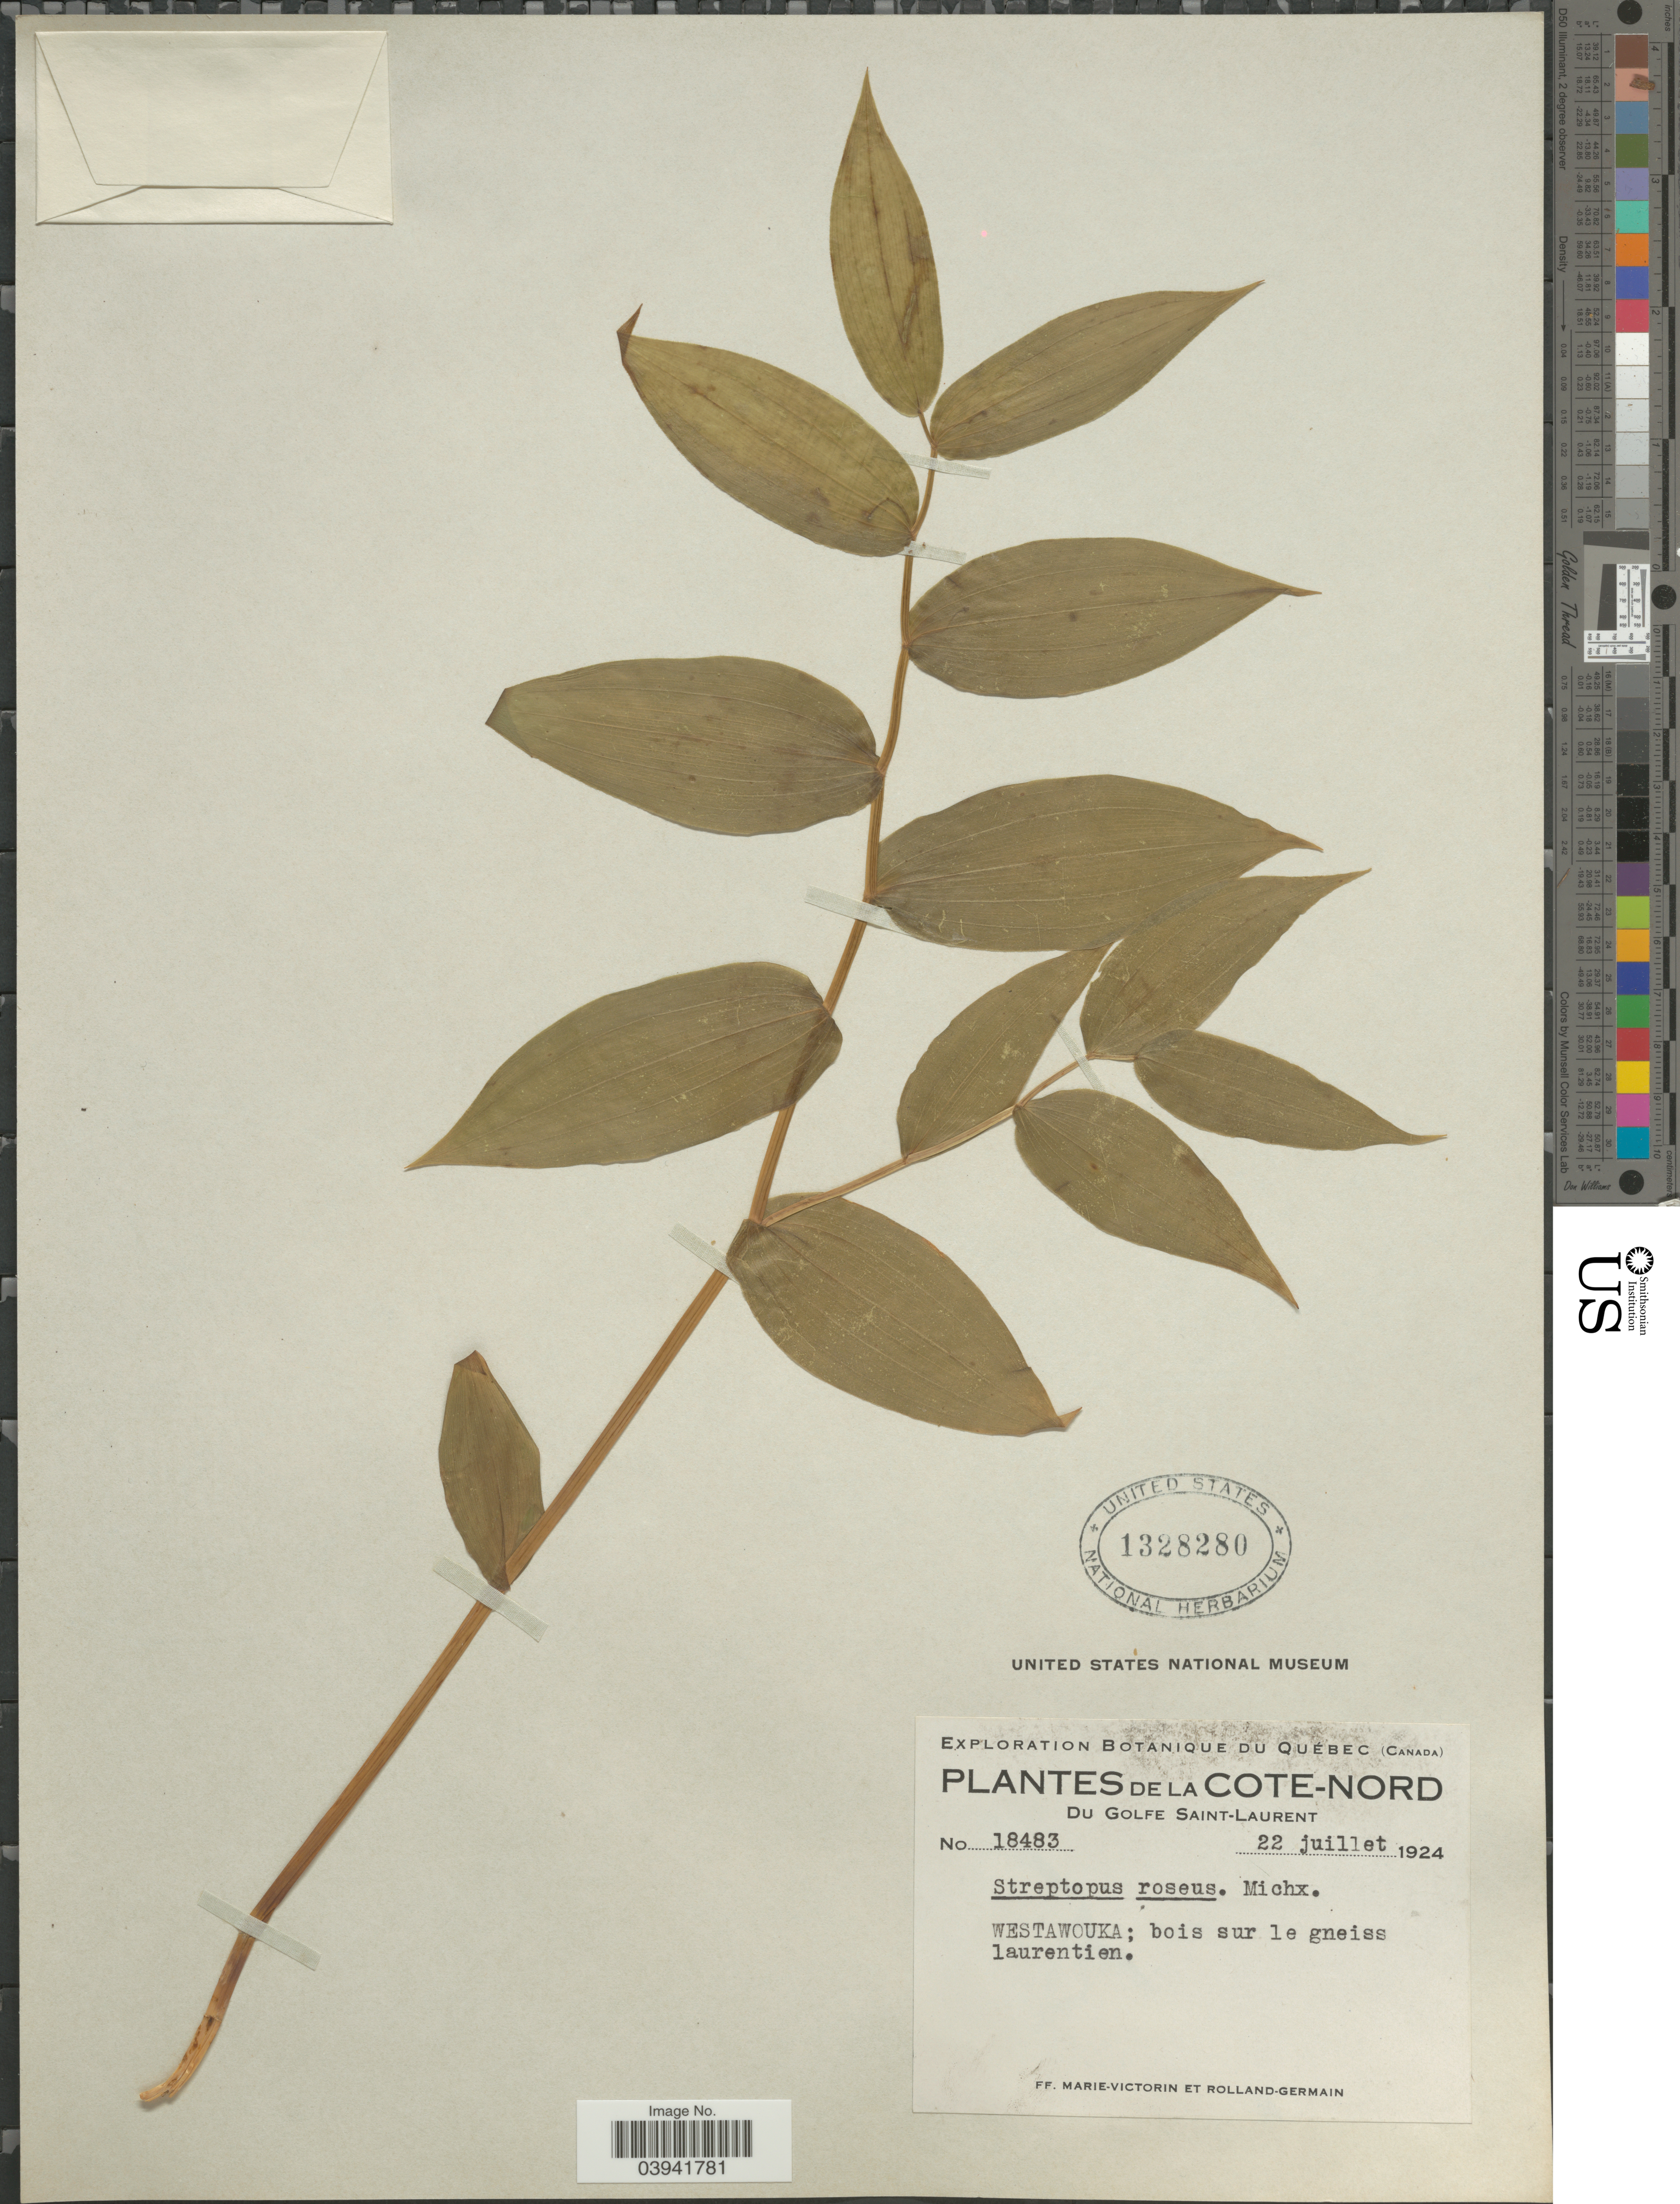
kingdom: Plantae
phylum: Tracheophyta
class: Liliopsida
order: Liliales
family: Liliaceae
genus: Streptopus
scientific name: Streptopus roseus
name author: Michx.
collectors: F. Marie-Victorin & Rolland-Germain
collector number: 18483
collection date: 1924-07-22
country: Canada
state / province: Quebec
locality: La Cote-Nord du golfe Saint-Laurent. Westawouka.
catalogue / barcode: US 1328280